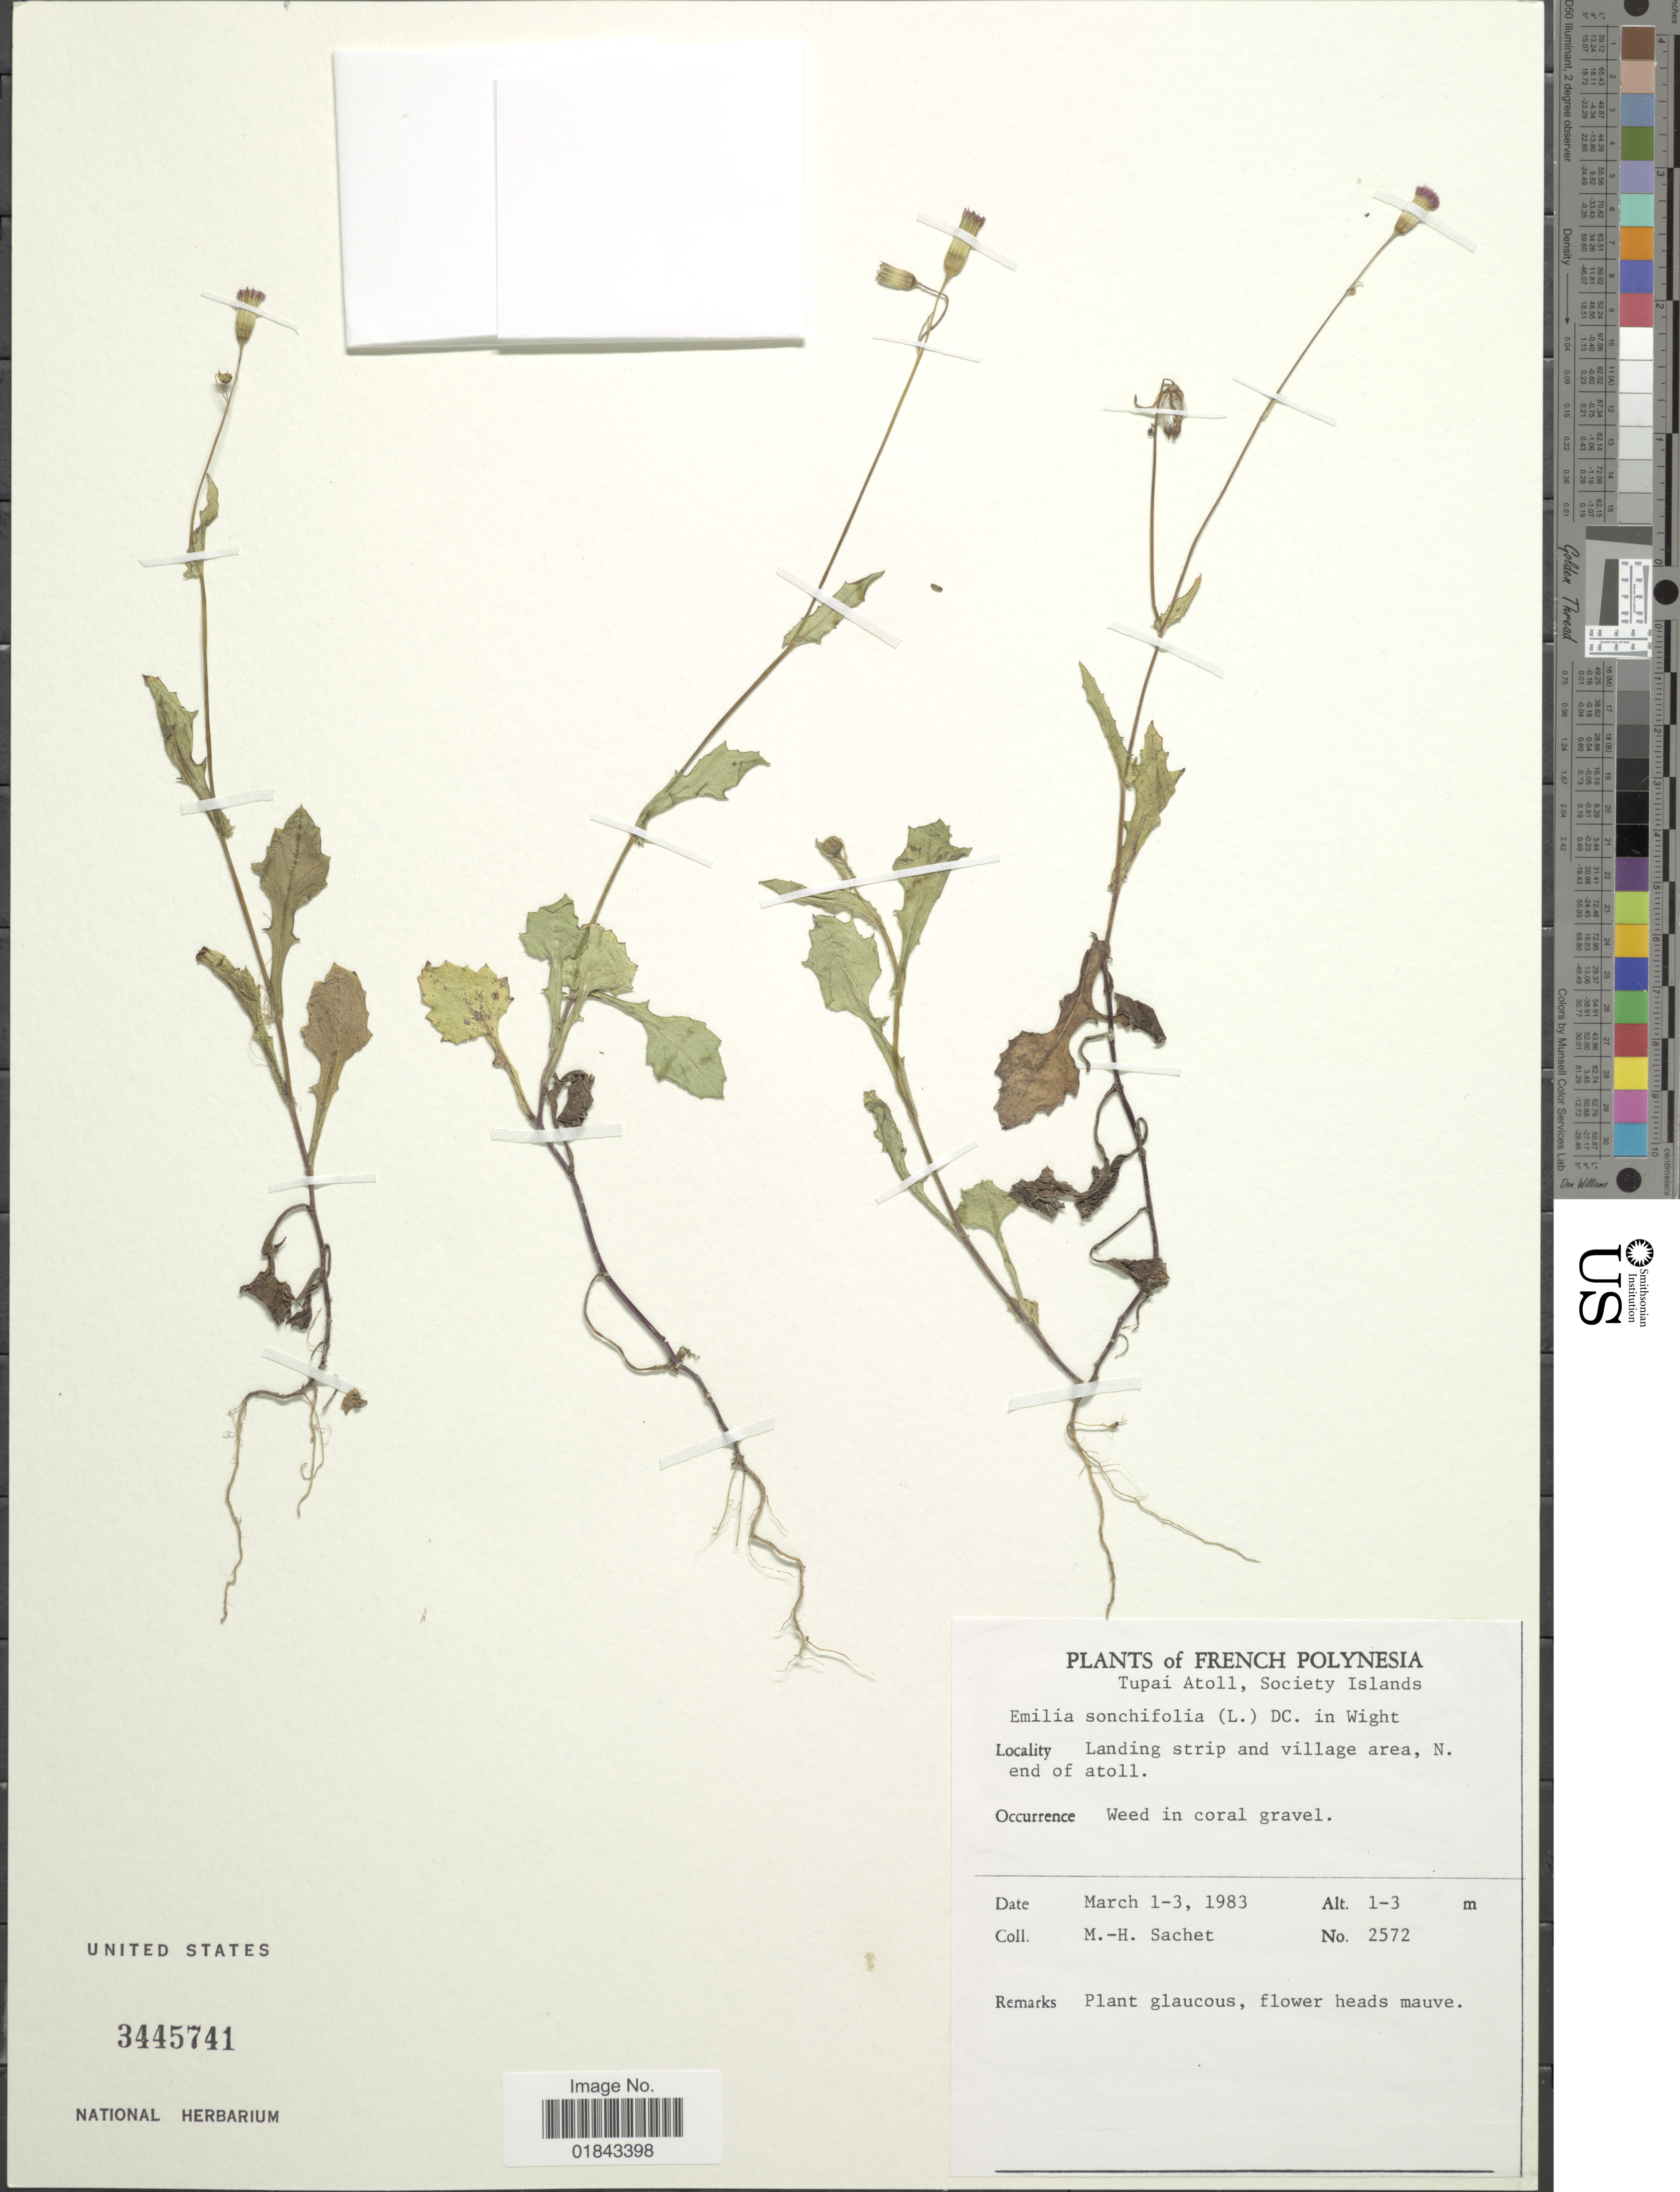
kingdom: Plantae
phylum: Tracheophyta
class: Magnoliopsida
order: Asterales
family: Asteraceae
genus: Emilia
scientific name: Emilia sonchifolia var. sonchifolia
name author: (L.) DC.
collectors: M.-H. Sachet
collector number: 2572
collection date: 1983-03-01/1983-03-03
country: French Polynesia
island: Tupai Atoll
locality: Tupai Atoll, Society Islands, Landing strip and village area, N. of atoll.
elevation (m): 1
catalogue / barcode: US 3445741